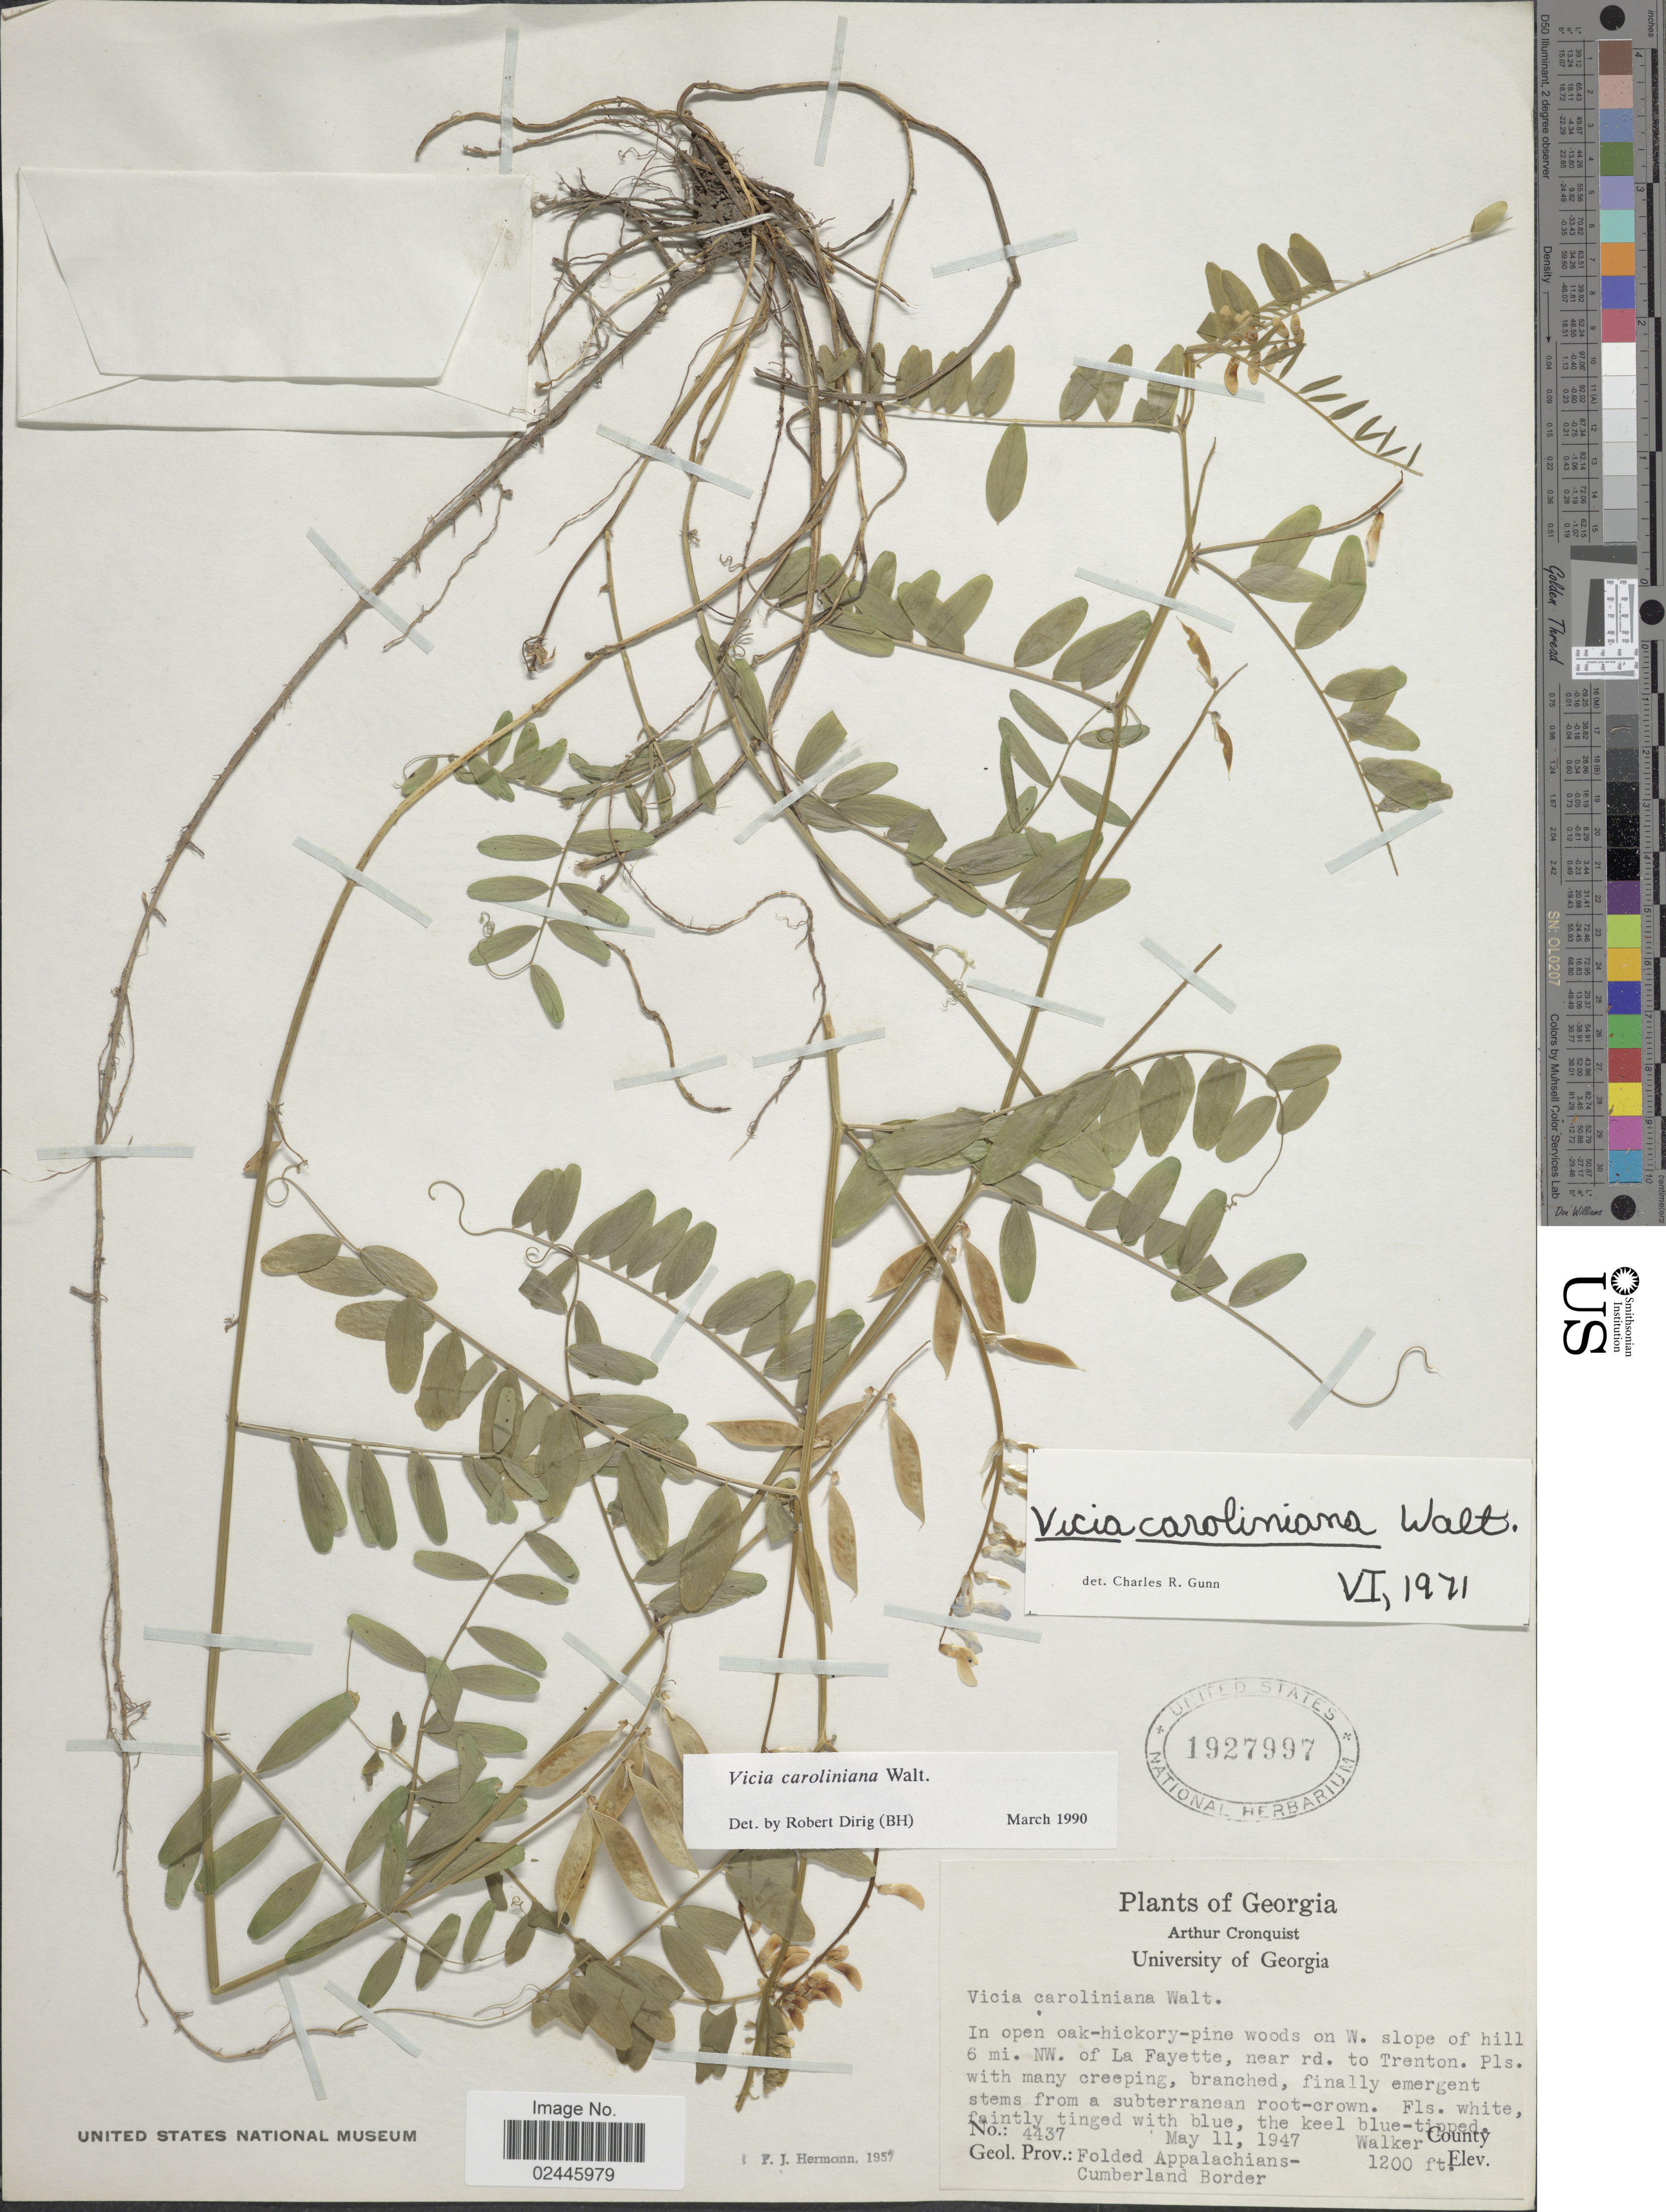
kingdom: Plantae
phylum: Tracheophyta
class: Magnoliopsida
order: Fabales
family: Fabaceae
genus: Vicia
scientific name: Vicia caroliniana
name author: Walter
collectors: A. J. Cronquist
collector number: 4437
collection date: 1947-05-11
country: United States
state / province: Georgia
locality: In open oak-hickory-pine woods on W. slope of hill 6 mi. NW. of La Fayette, near rd. to Trenton, Walker County, Folded Appalachians-Cumberland Border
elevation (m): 366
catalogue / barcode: US 1927997